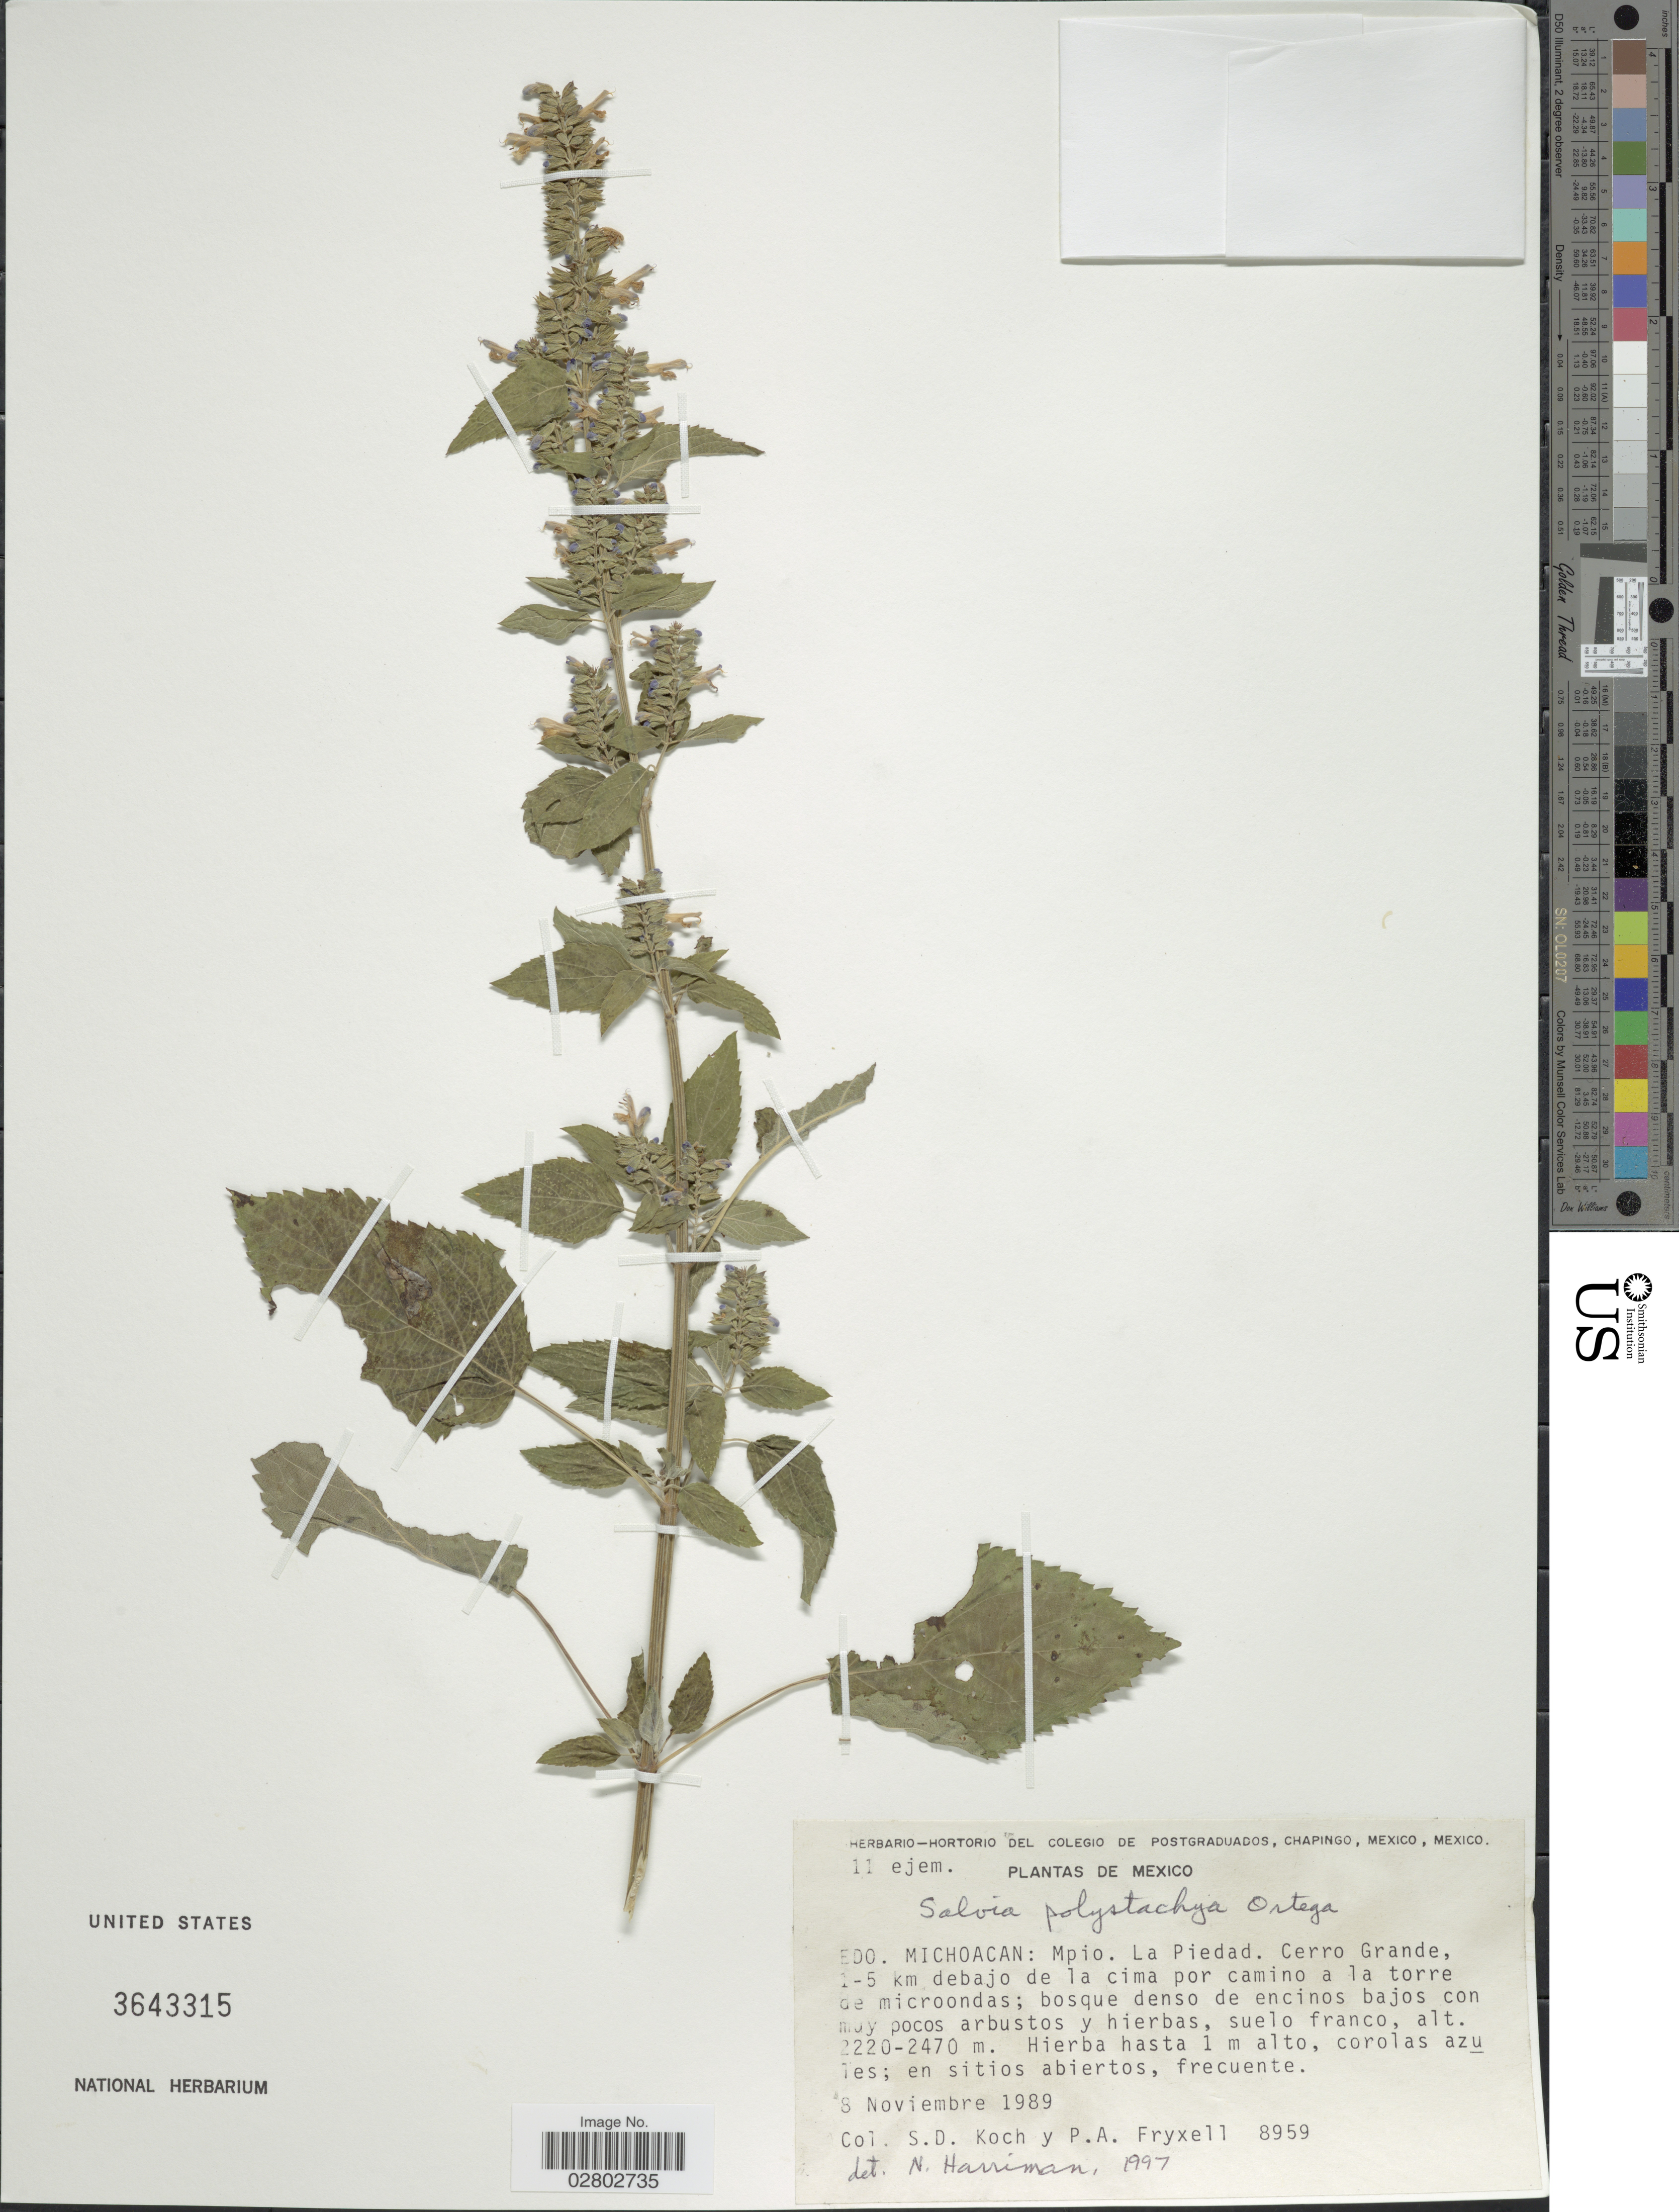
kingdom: Plantae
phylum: Tracheophyta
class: Magnoliopsida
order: Lamiales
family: Lamiaceae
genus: Salvia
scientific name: Salvia polystachya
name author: Cav.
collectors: S. D. Koch & P. A. Fryxell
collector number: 8959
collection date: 1989-11-08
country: Mexico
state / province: Michoacán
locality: Edo. Michoacan: Mpio. La Piedad, Cerro Grande 1-5 km debajo de la cima por camino a la torre de microondas.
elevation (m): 2220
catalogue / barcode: US 3643315